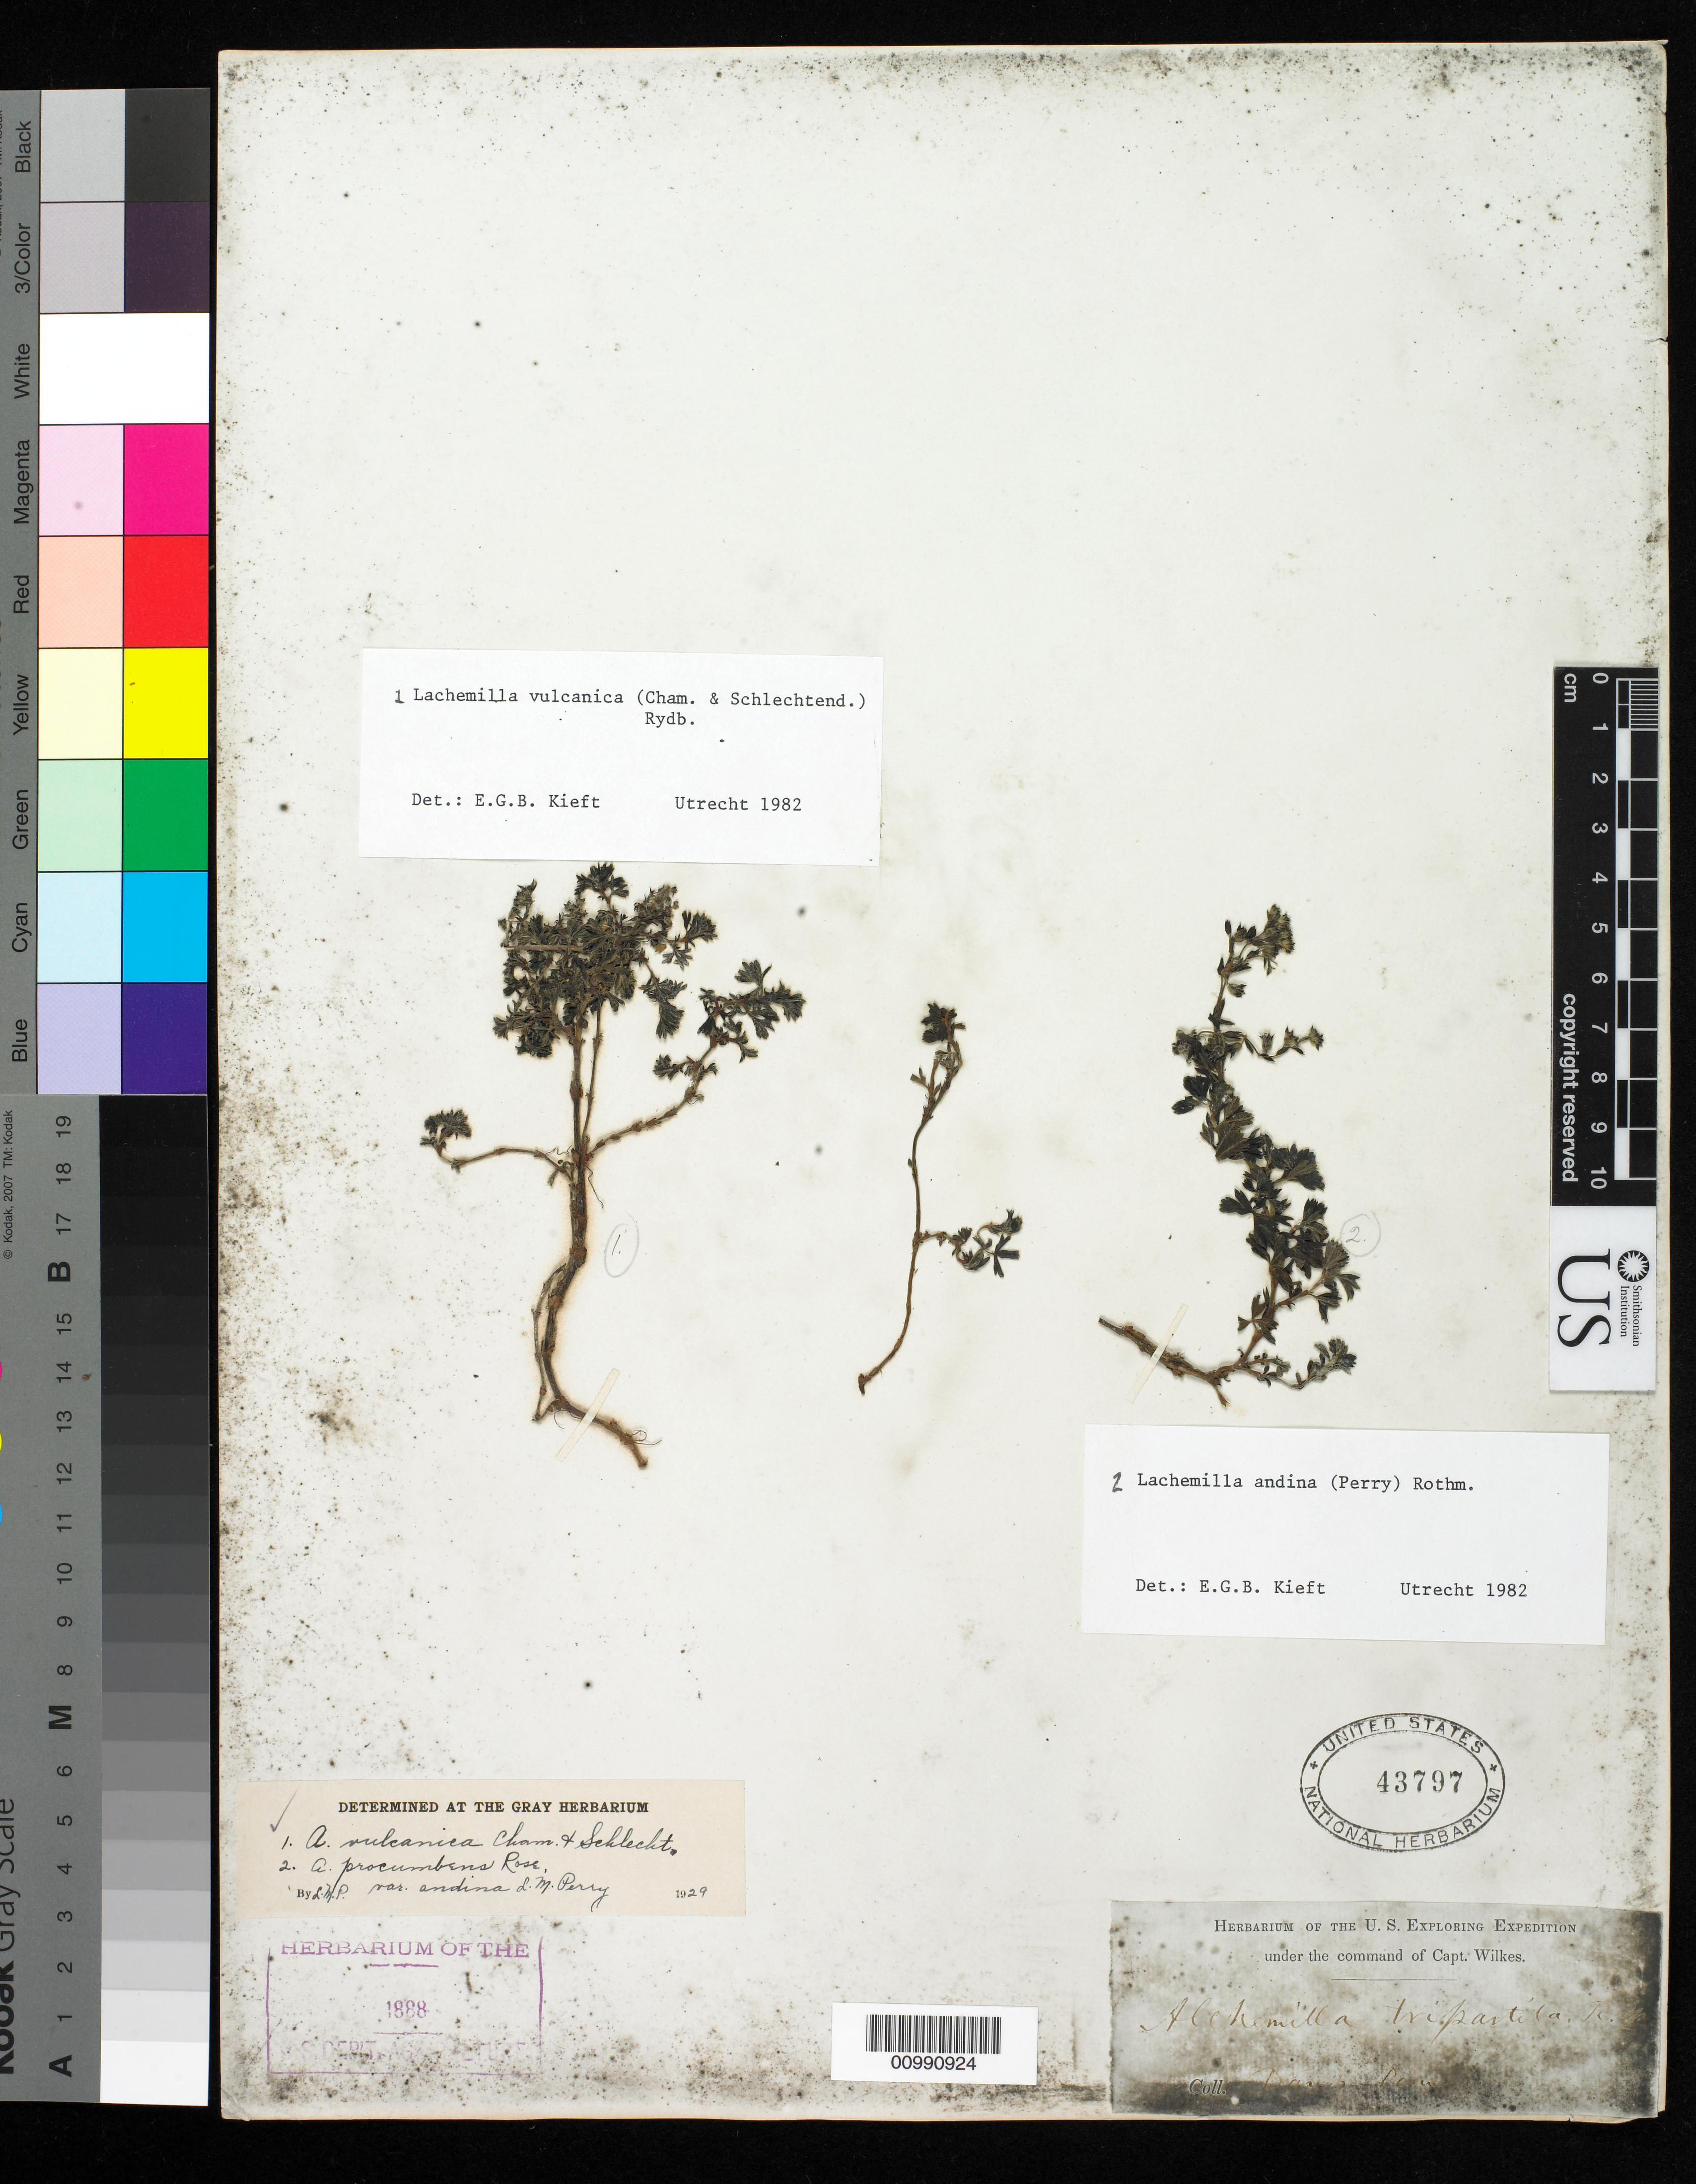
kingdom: Plantae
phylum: Tracheophyta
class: Magnoliopsida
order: Rosales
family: Rosaceae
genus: Lachemilla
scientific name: Lachemilla andina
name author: (L.M. Perry) Rothm.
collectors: Wilkes Explor. Exped.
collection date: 1838/1842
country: Peru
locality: Banos, Peru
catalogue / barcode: US 43797